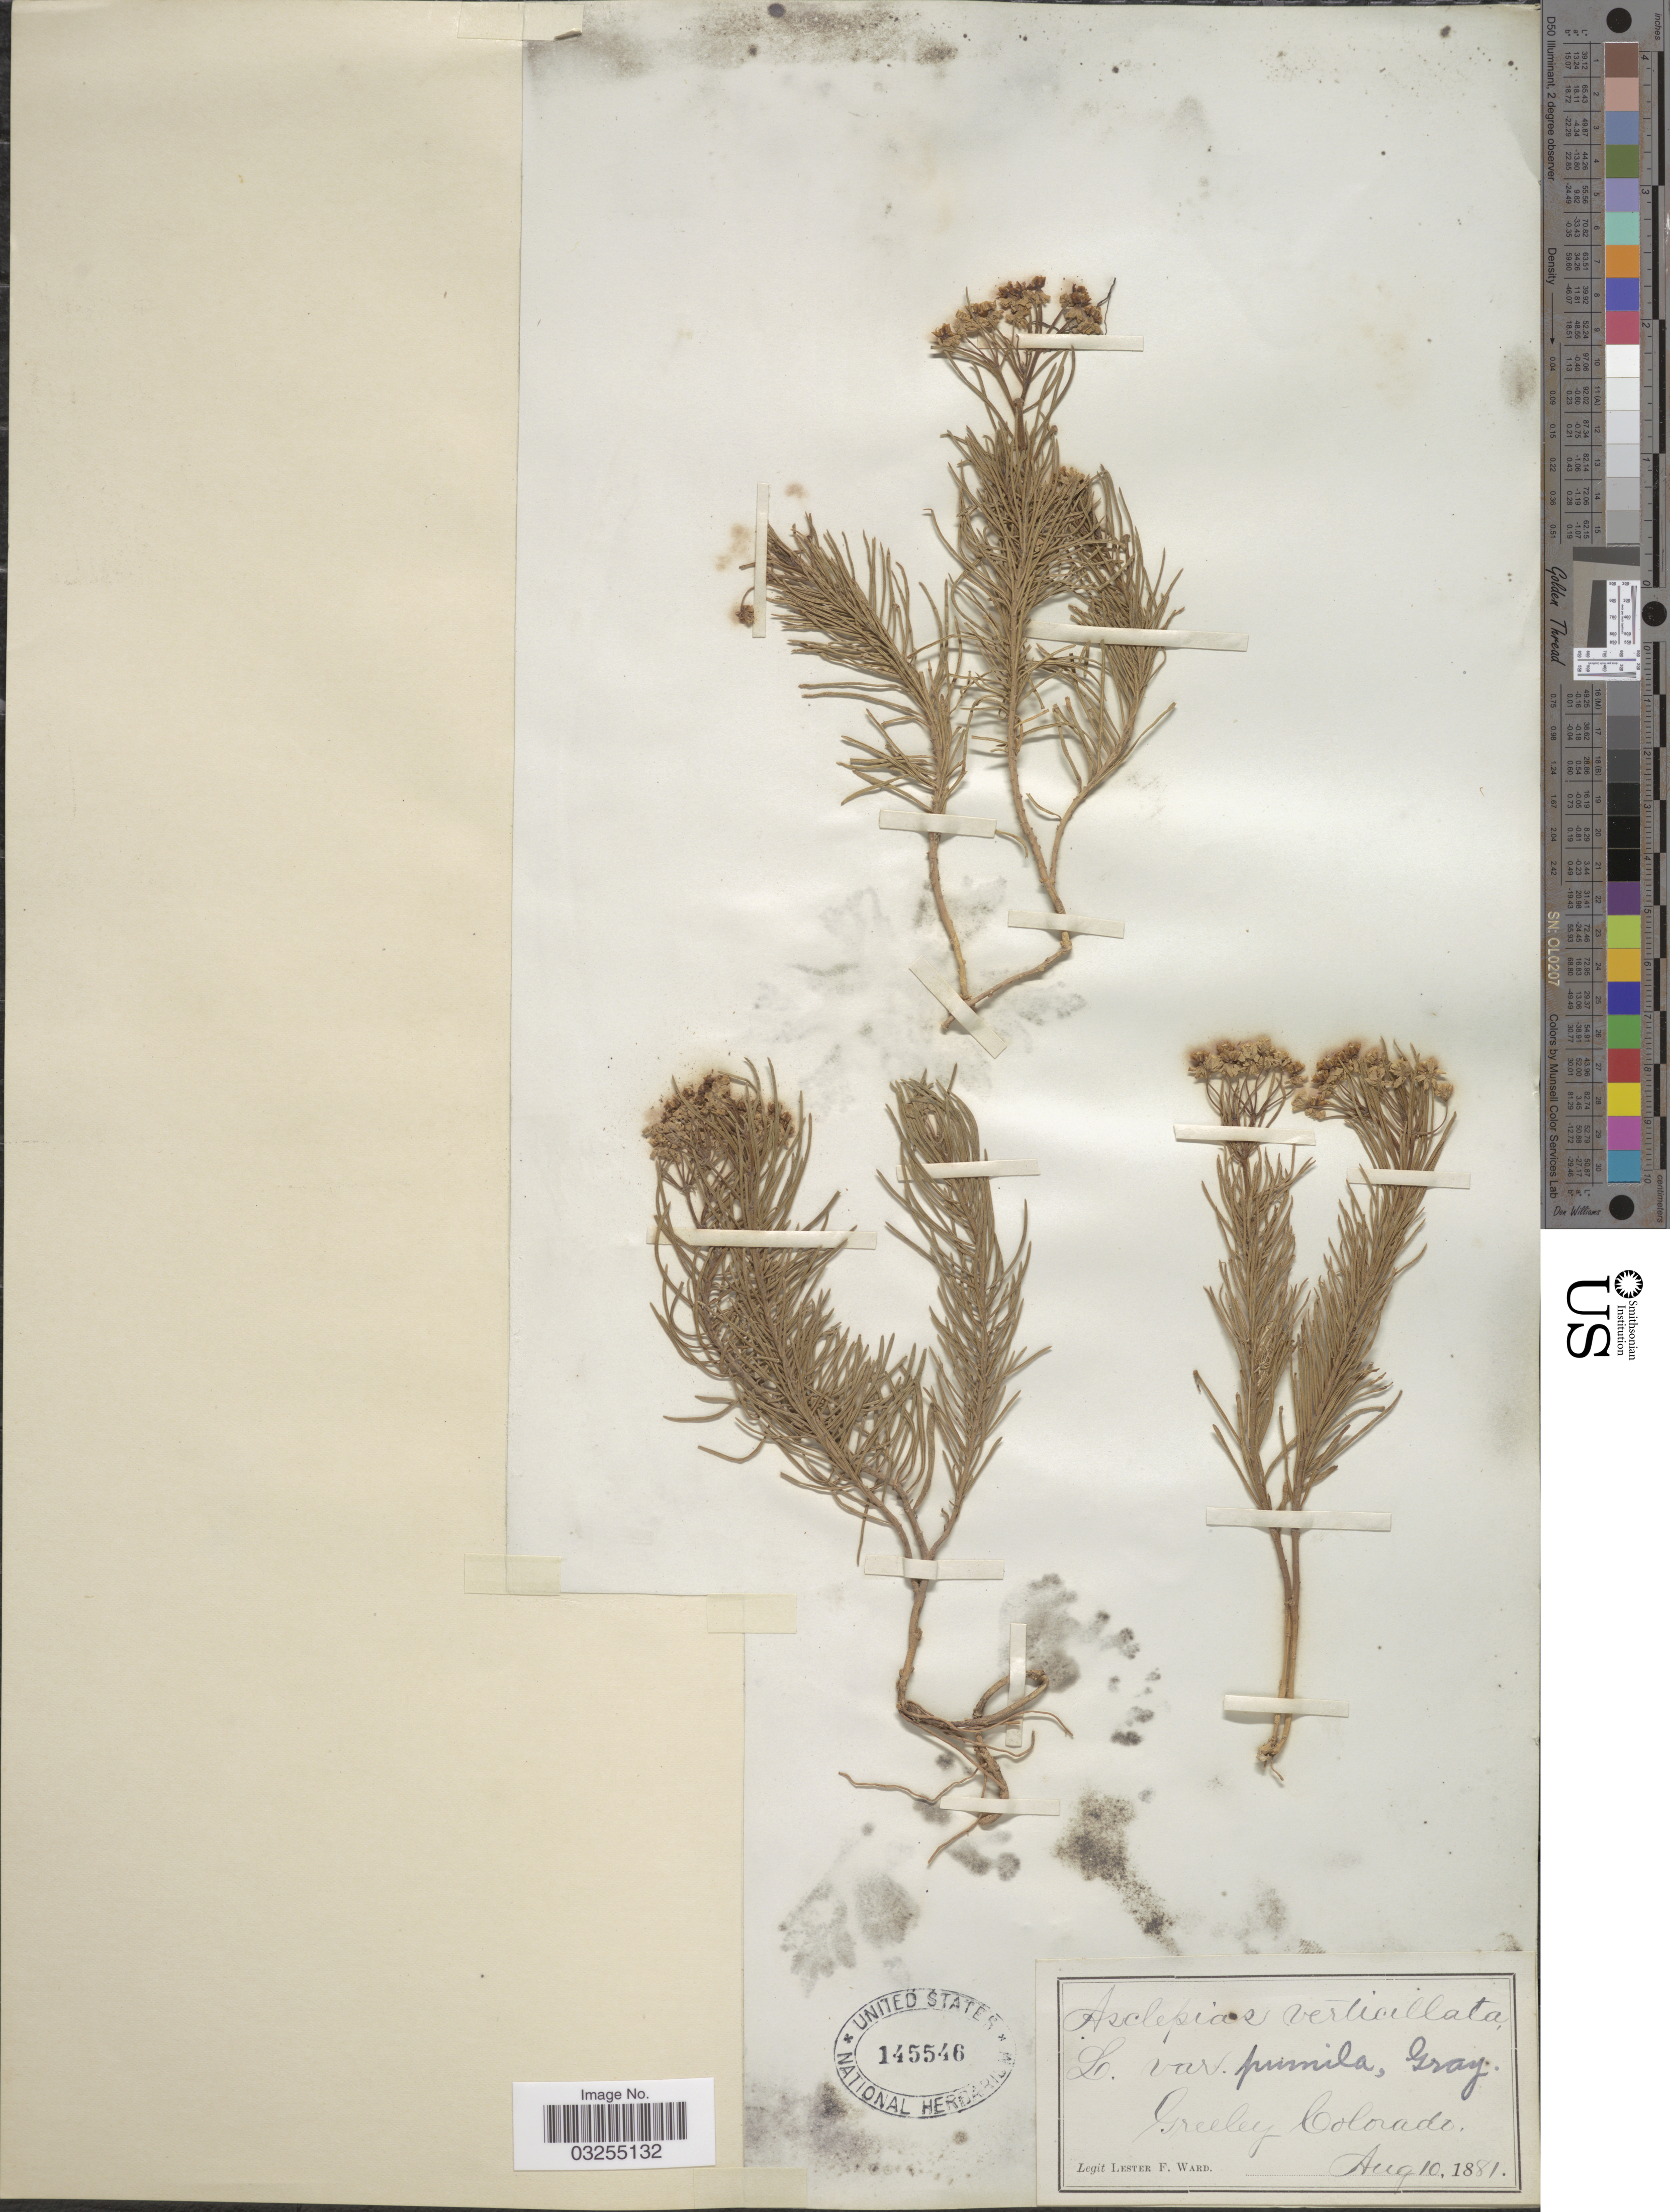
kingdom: Plantae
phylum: Tracheophyta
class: Magnoliopsida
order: Gentianales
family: Apocynaceae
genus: Asclepias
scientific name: Asclepias pumila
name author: (A. Gray) Vail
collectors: L. F. Ward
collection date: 1881-08-10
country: United States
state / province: Colorado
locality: Greeley.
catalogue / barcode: US 145546